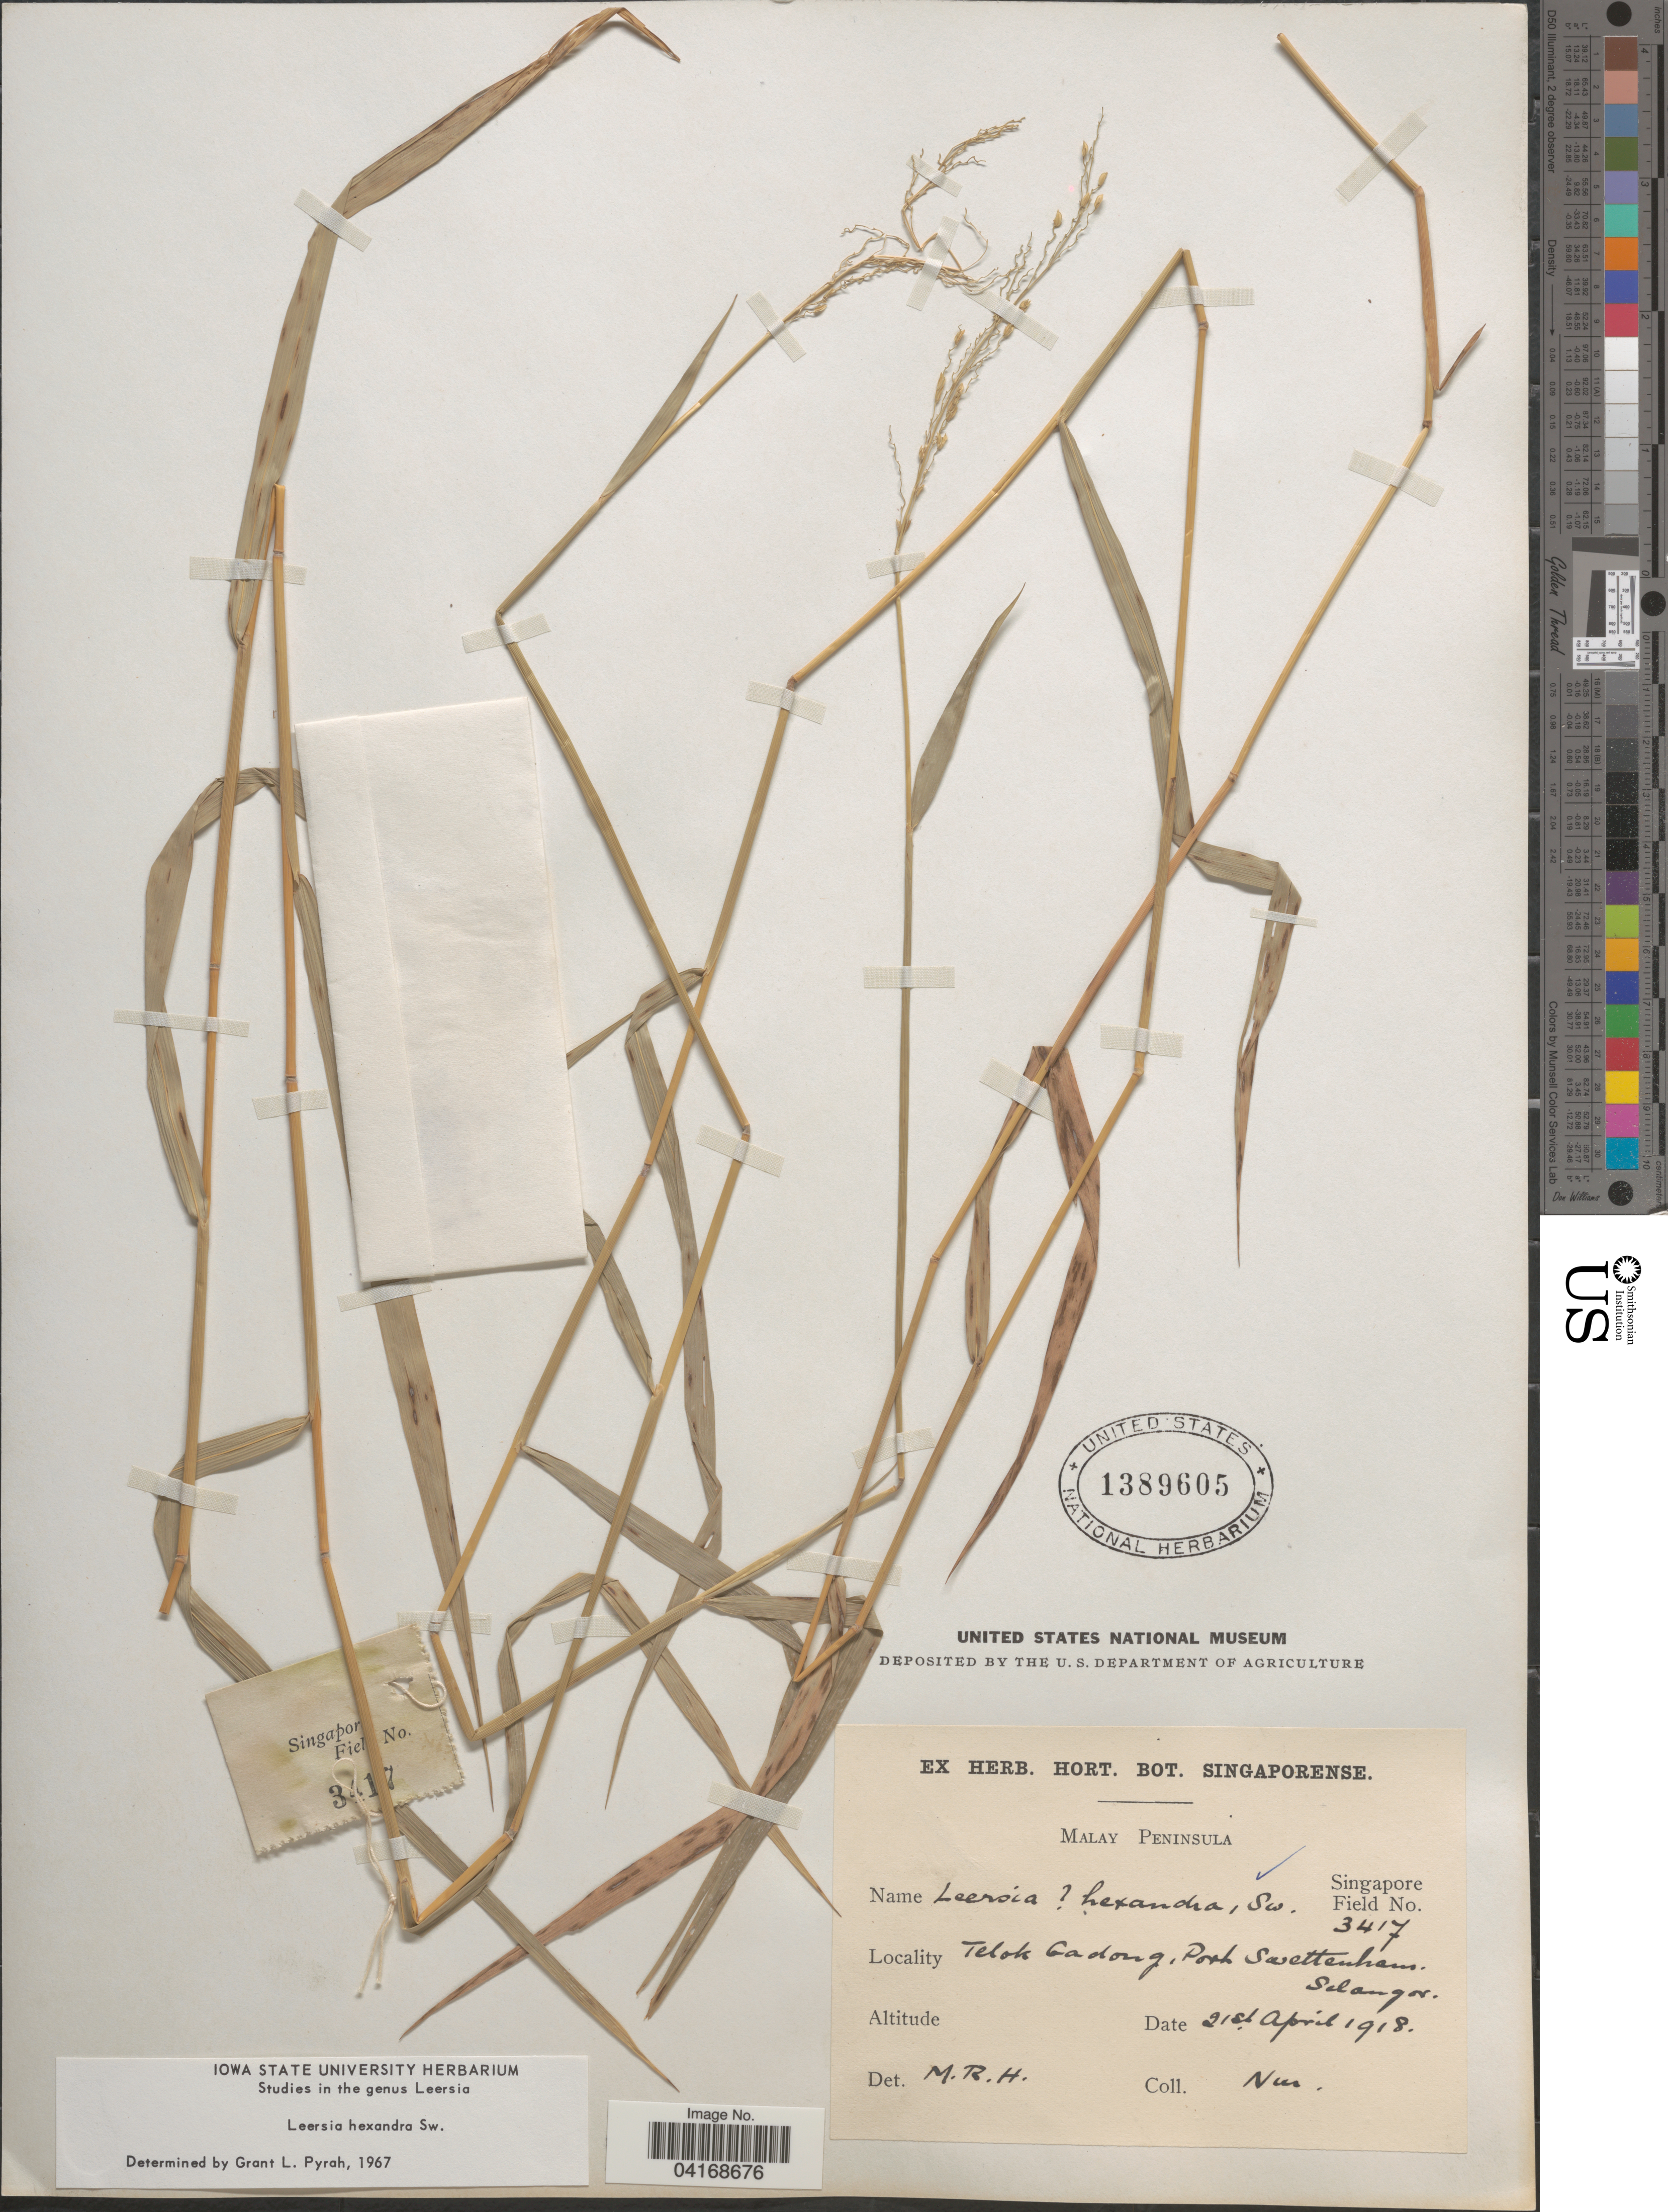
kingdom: Plantae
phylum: Tracheophyta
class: Liliopsida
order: Poales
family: Poaceae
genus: Leersia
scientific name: Leersia hexandra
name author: Sw.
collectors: -. Nur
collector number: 3417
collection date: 1918-04-21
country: Malaysia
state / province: Selangor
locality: Malay Peninsula. Telok Gadong, Port Swettenham.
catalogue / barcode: US 1389605